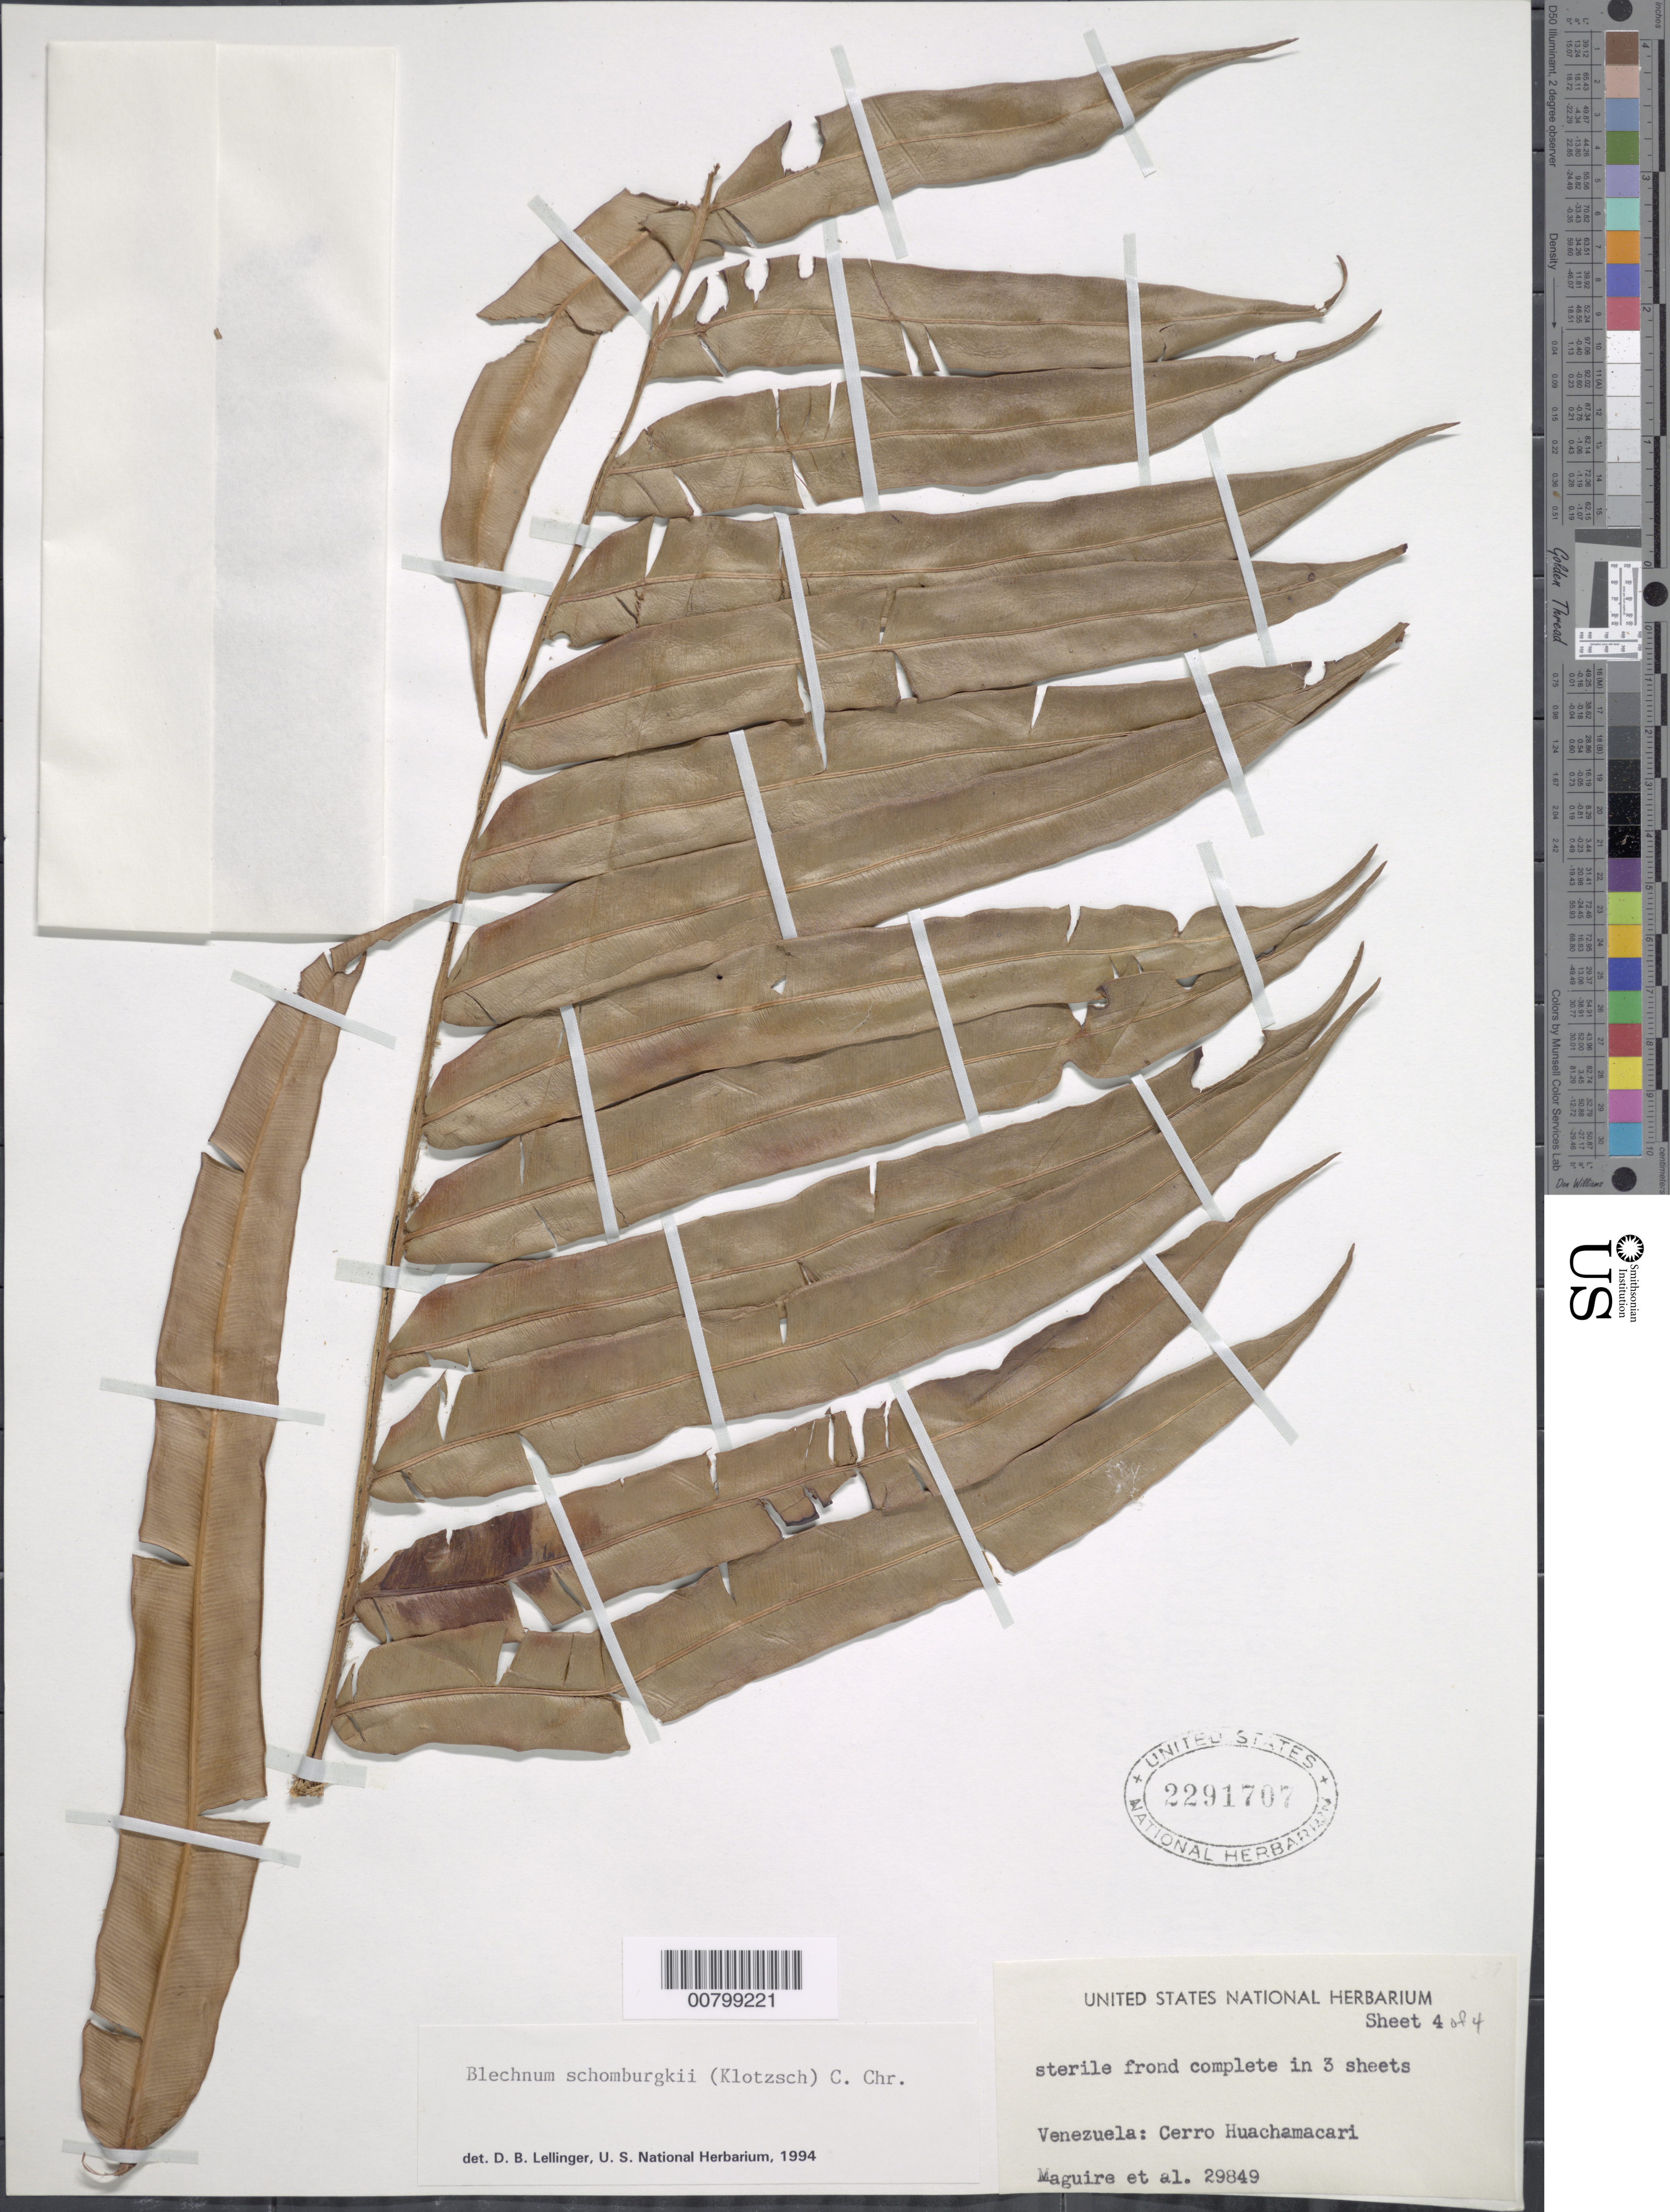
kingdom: Plantae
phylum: Tracheophyta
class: Polypodiopsida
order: Polypodiales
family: Blechnaceae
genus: Blechnum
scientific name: Blechnum schomburgkii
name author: (Klotzsch) C. Chr.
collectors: Maguire, -- & et al.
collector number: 29849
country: Venezuela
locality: Cerro Huachamacari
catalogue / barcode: US 2291707